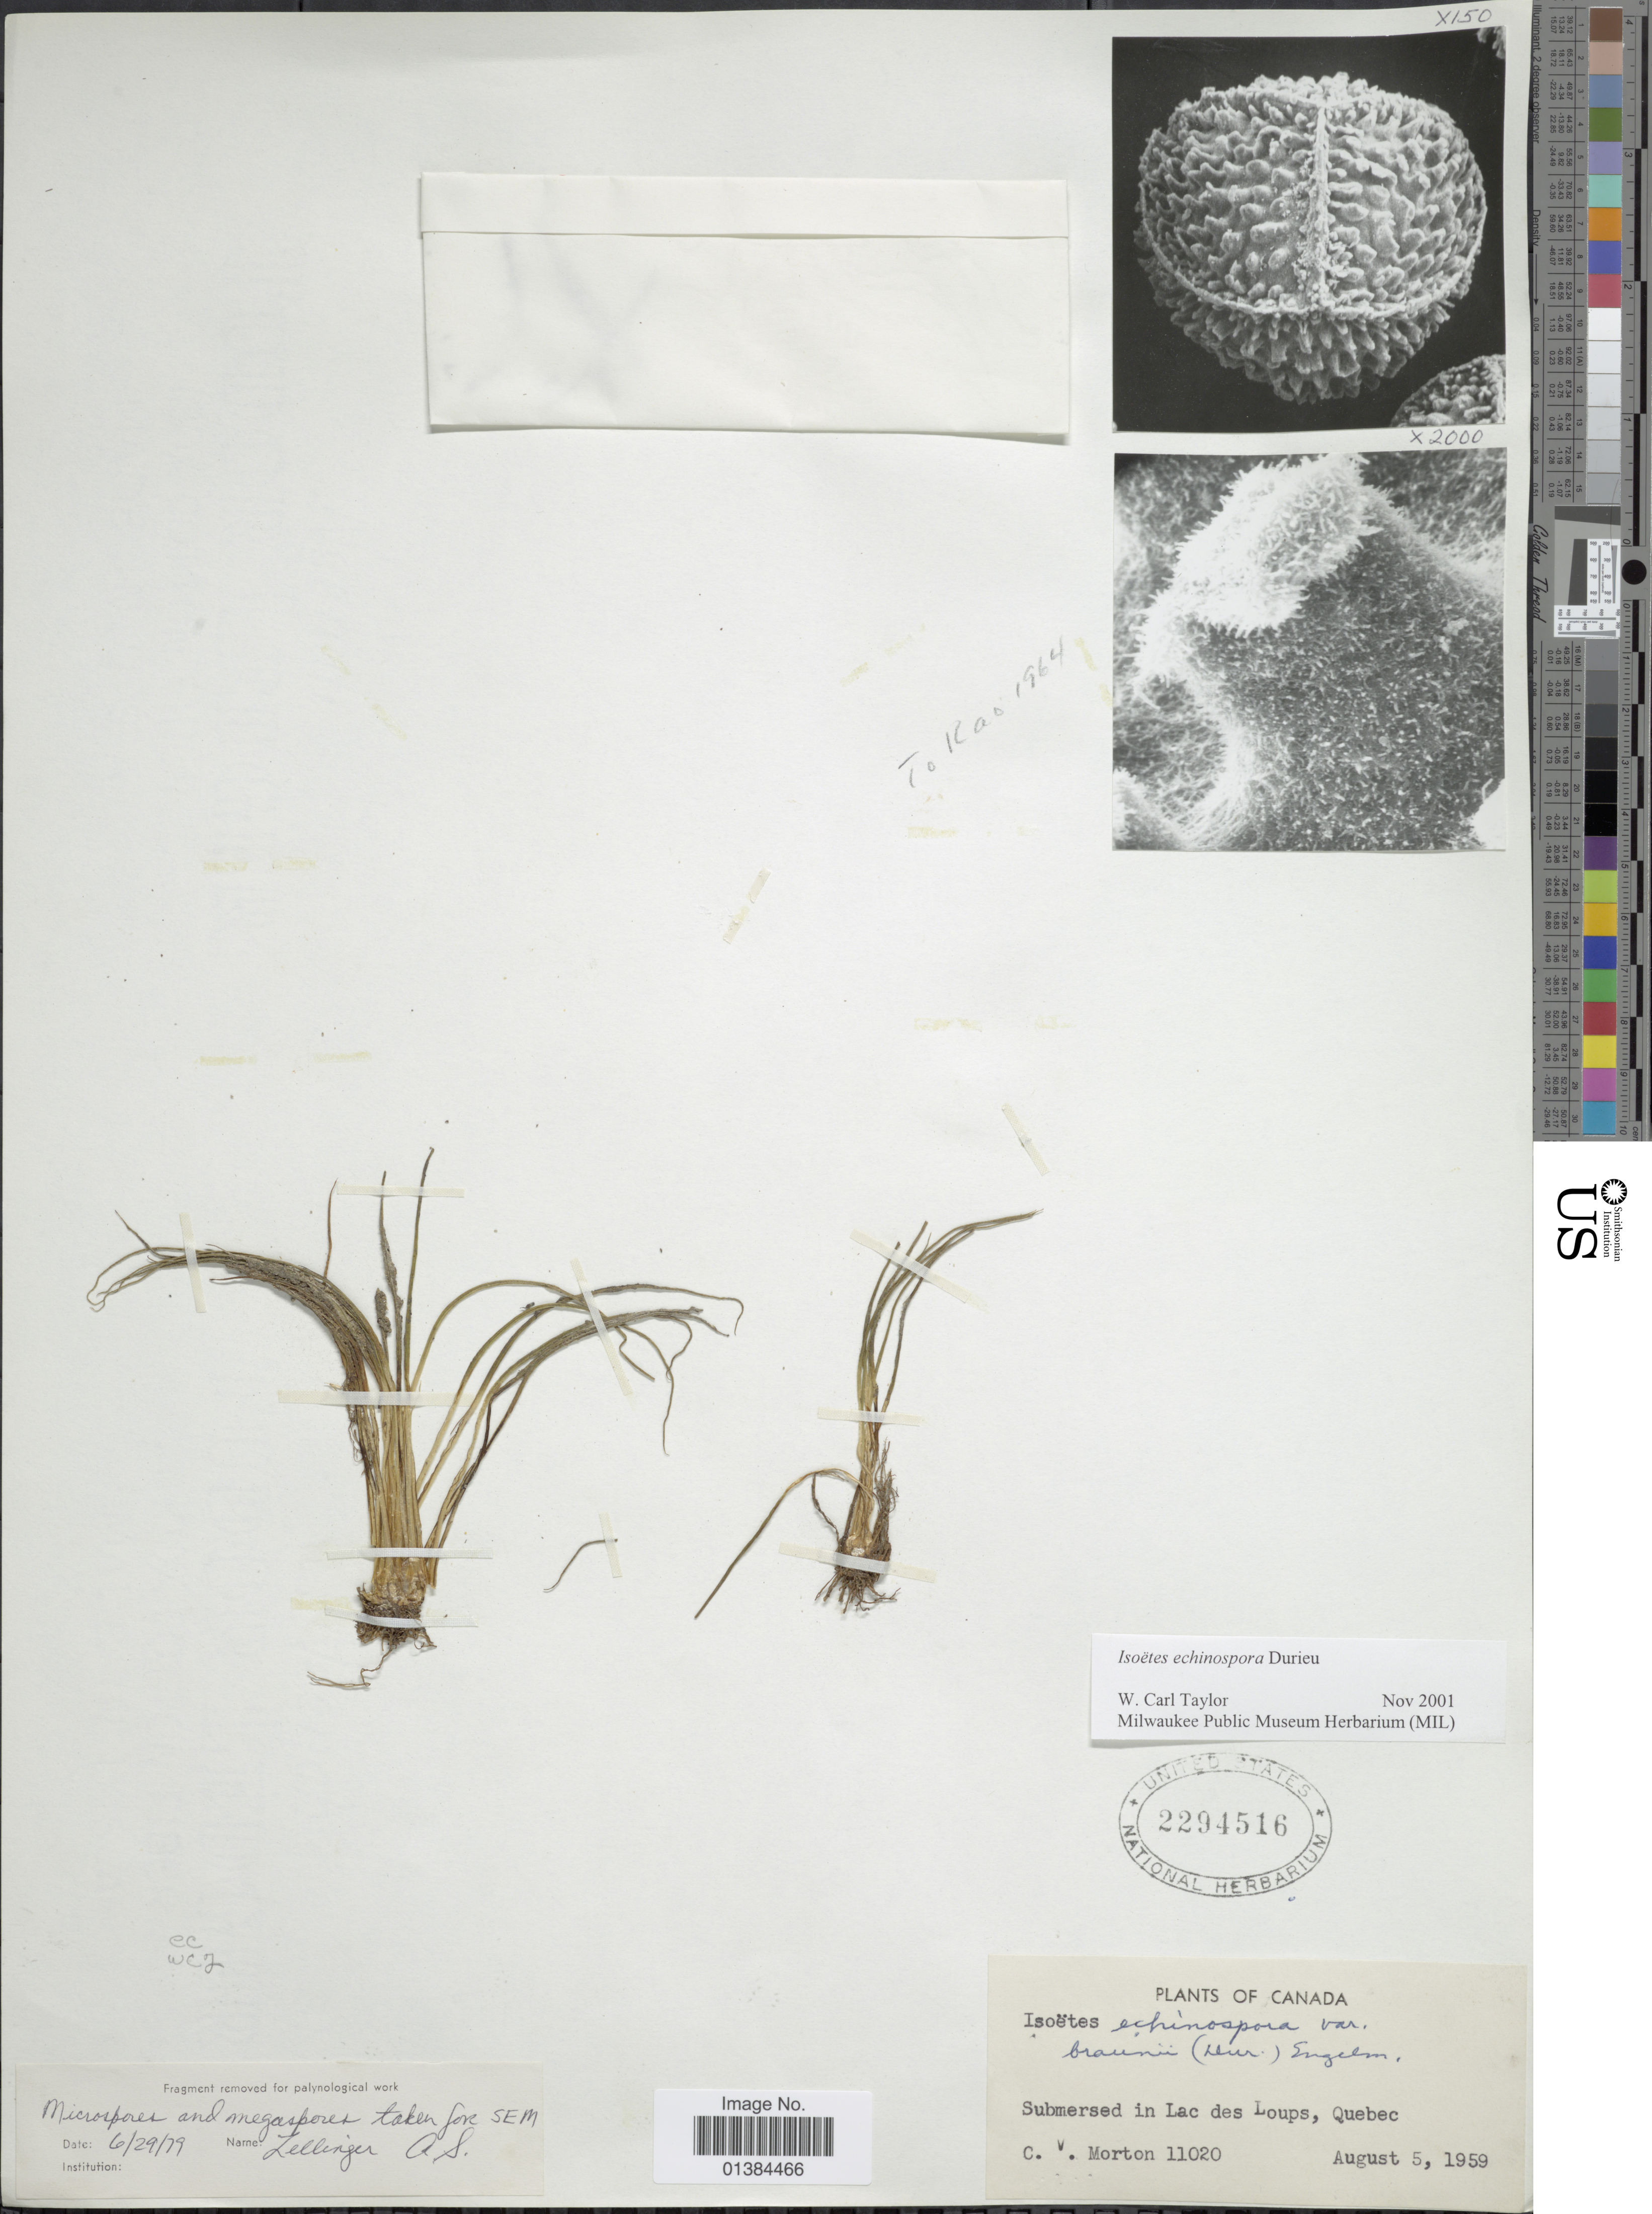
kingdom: Plantae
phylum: Tracheophyta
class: Lycopodiopsida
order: Isoetales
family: Isoetaceae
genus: Isoetes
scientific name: Isoetes echinospora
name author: Durieu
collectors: C. V. Morton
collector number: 11020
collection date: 1959-08-05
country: Canada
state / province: Quebec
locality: Submerged in Lac des Loups.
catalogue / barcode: US 2294516